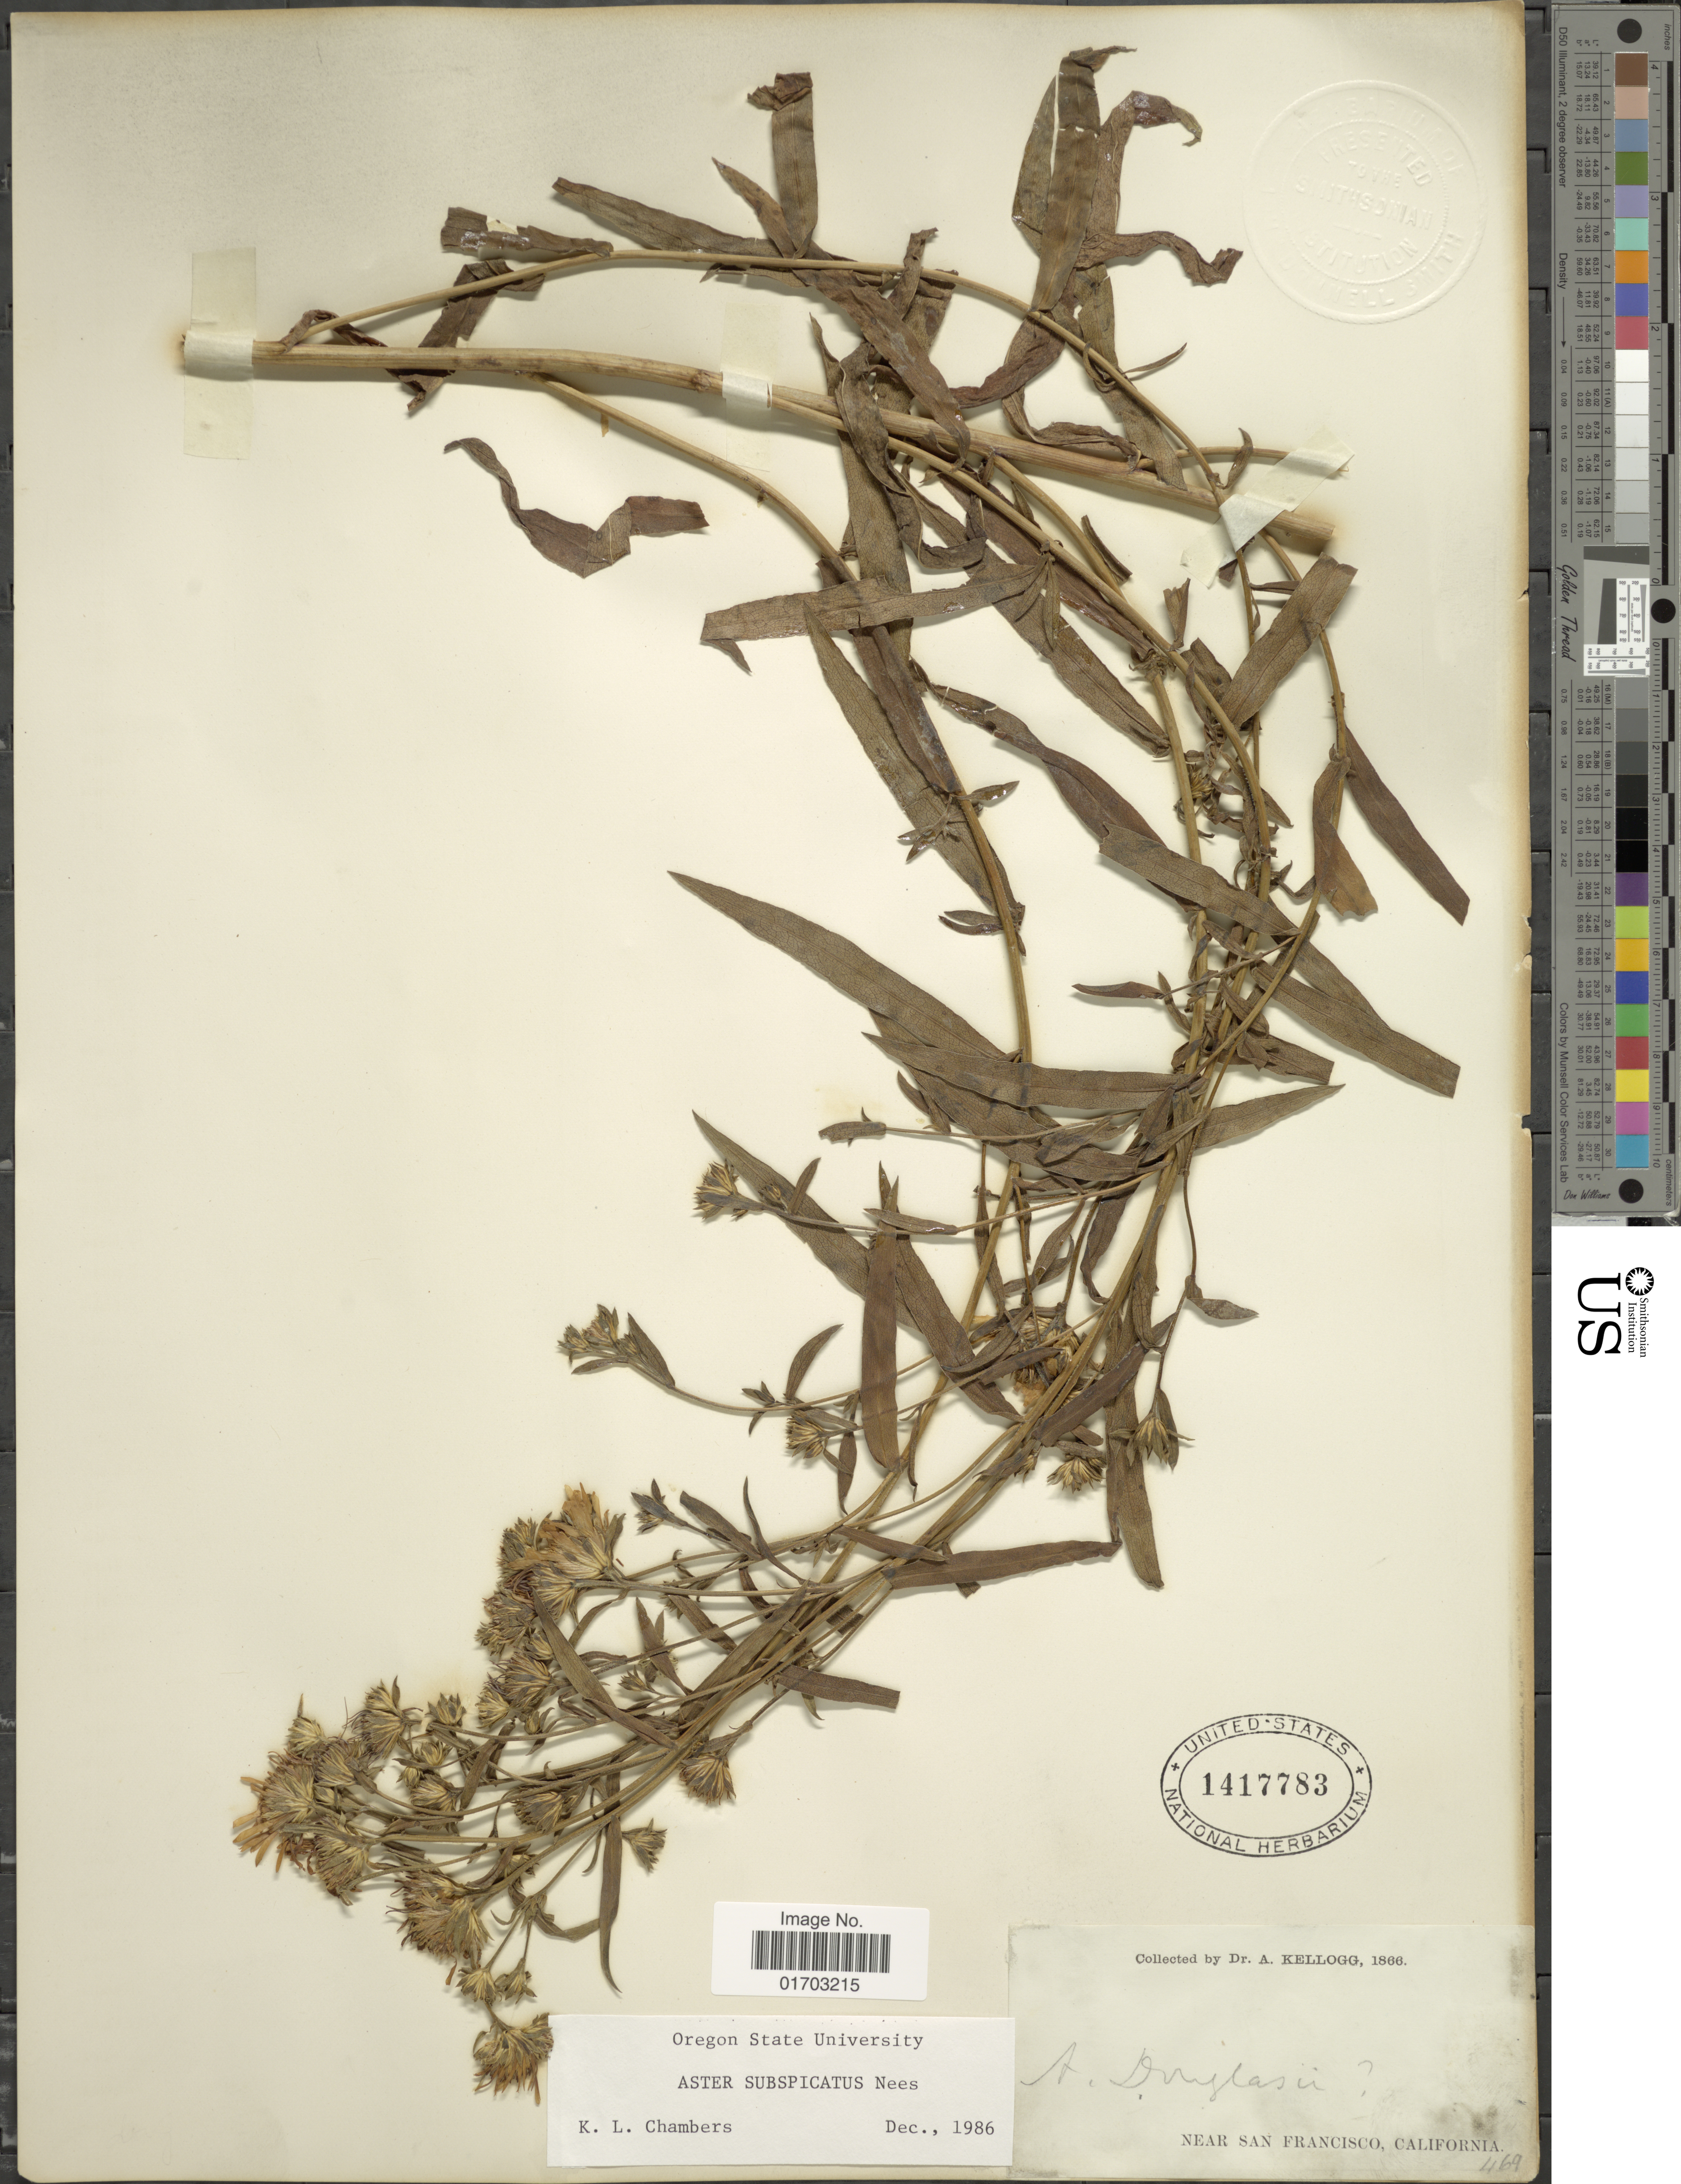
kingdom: Plantae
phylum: Tracheophyta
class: Magnoliopsida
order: Asterales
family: Asteraceae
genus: Symphyotrichum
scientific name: Symphyotrichum subspicatum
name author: (Nees) G.L. Nesom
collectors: A. Kellogg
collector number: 469*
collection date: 1866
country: United States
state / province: California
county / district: San Francisco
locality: Near San Francisco.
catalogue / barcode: US 1417783